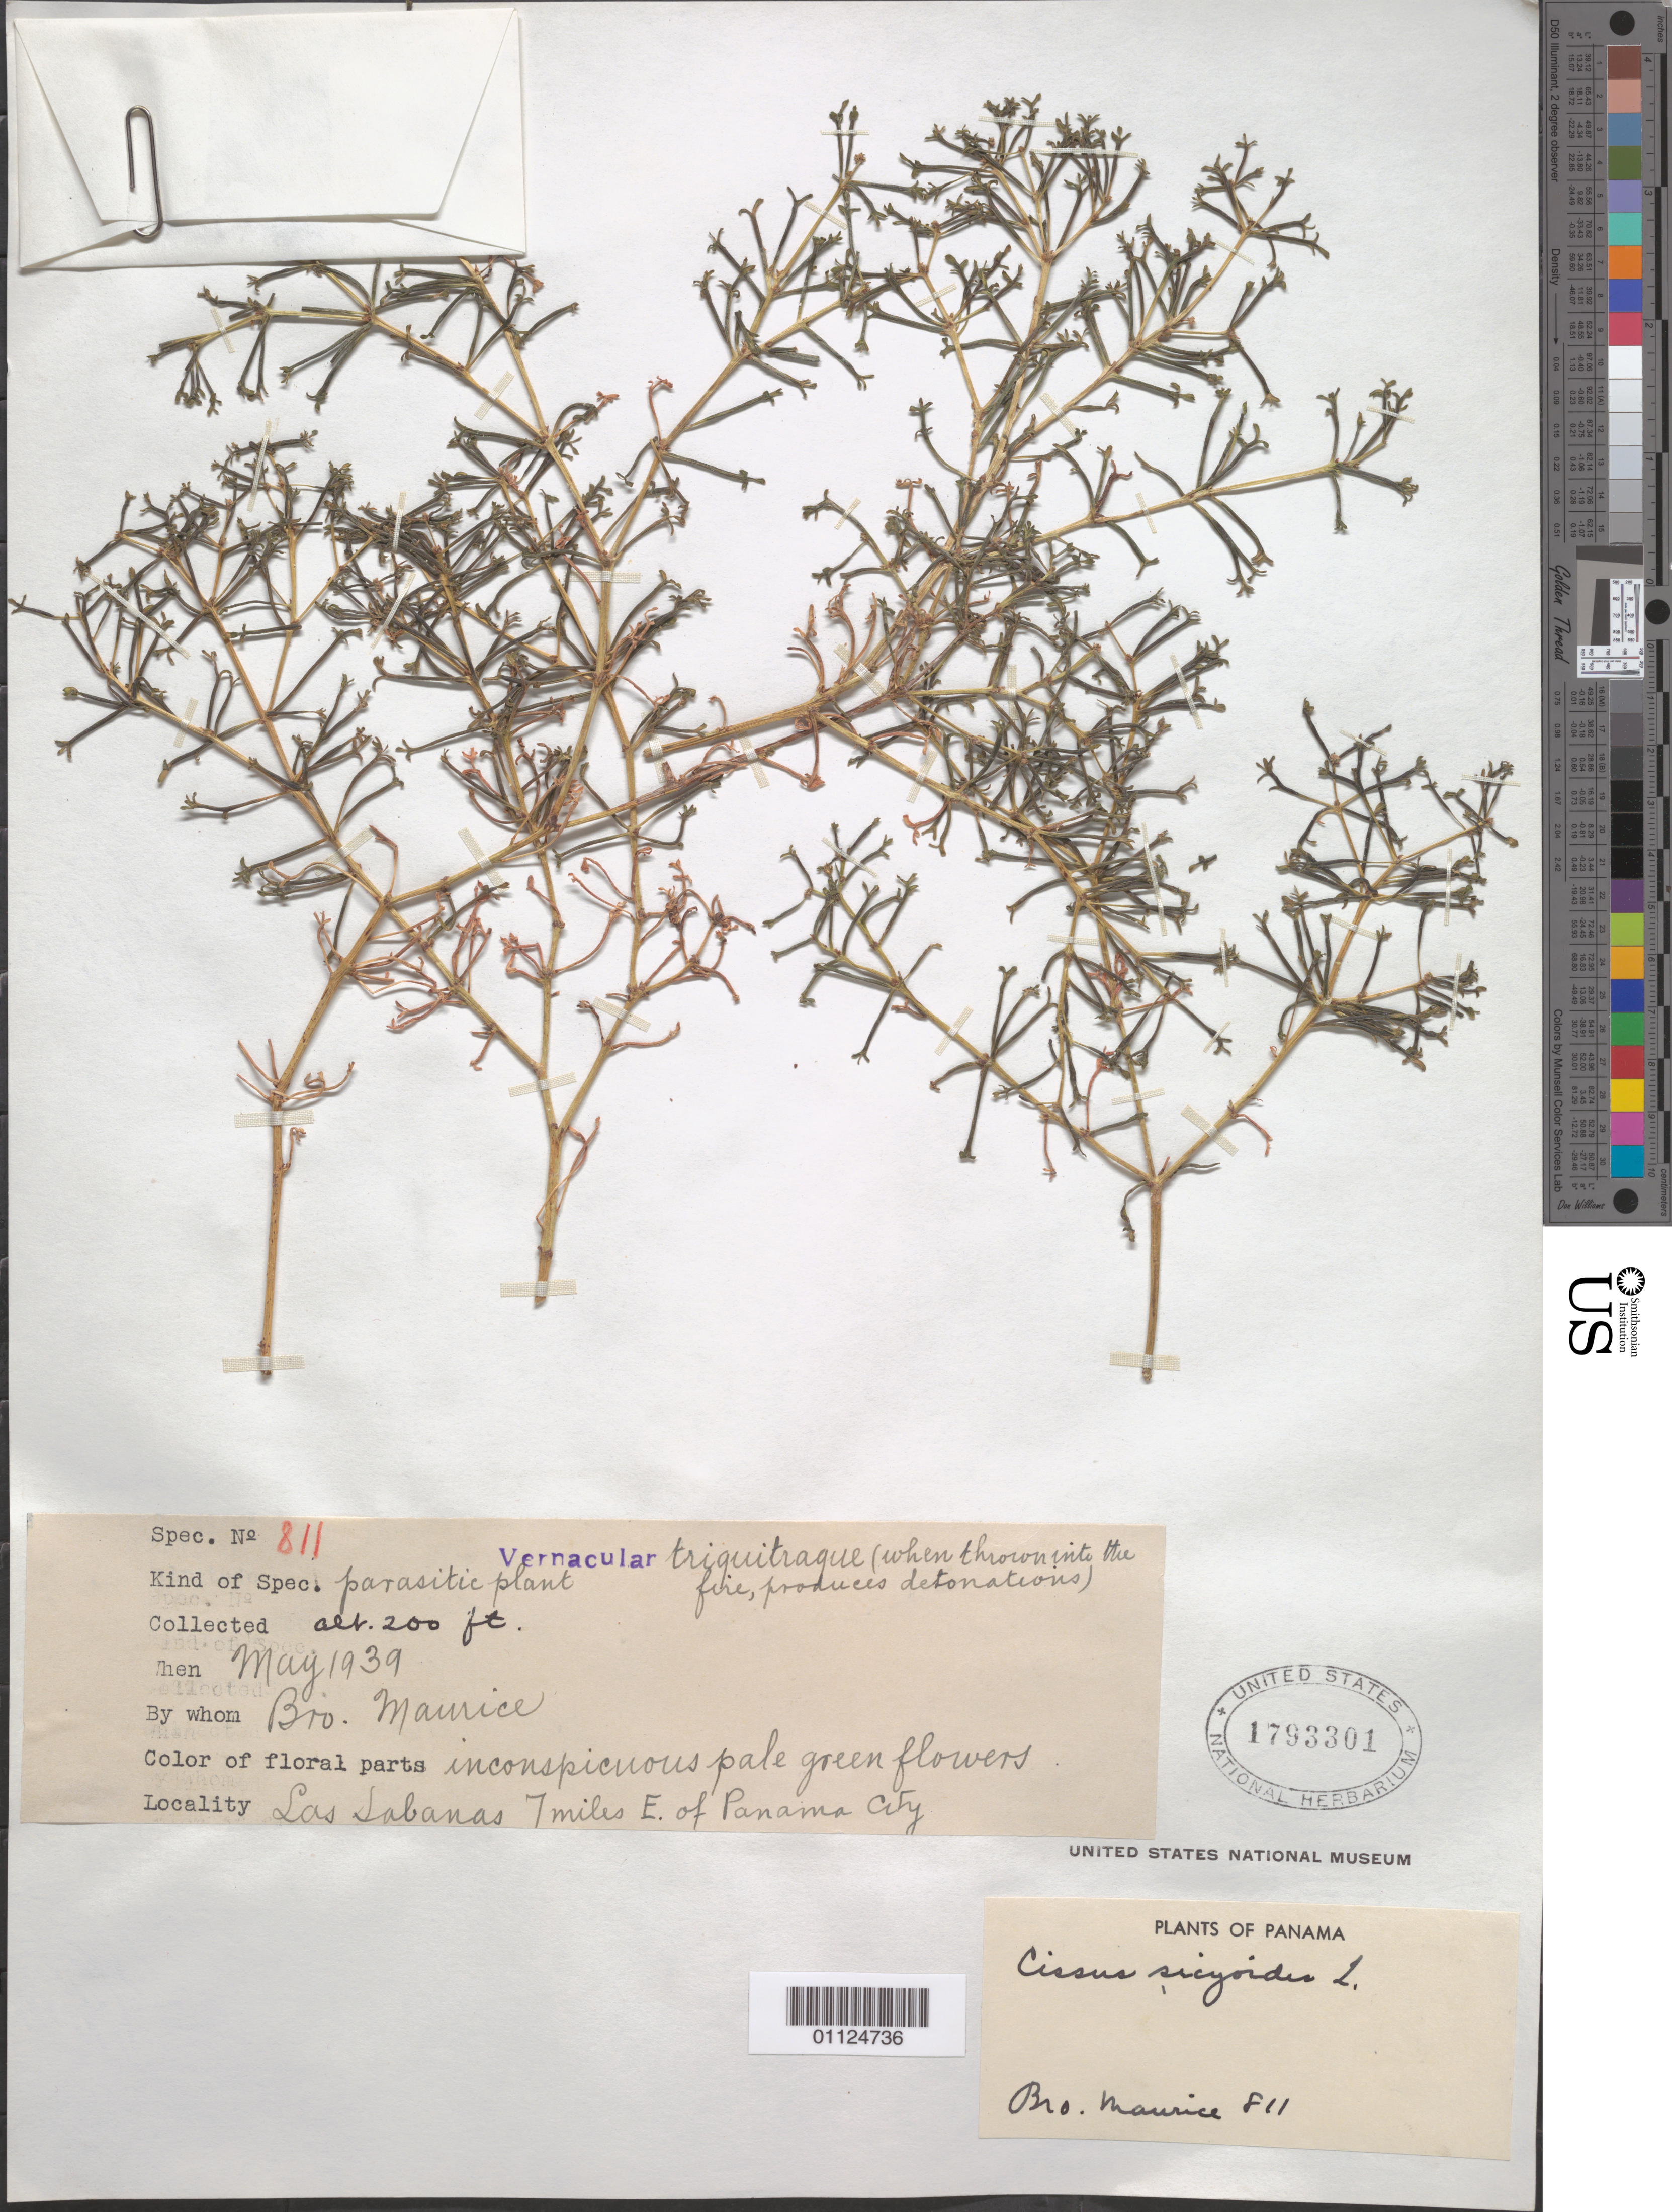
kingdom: Plantae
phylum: Tracheophyta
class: Magnoliopsida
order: Vitales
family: Vitaceae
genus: Cissus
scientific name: Cissus verticillata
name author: (L.) Nicolson & C.E. Jarvis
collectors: B. Maurice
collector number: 811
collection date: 1939-05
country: Panama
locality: Las Sabanas, 7 mi E of Panama City.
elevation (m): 61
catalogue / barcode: US 1793301